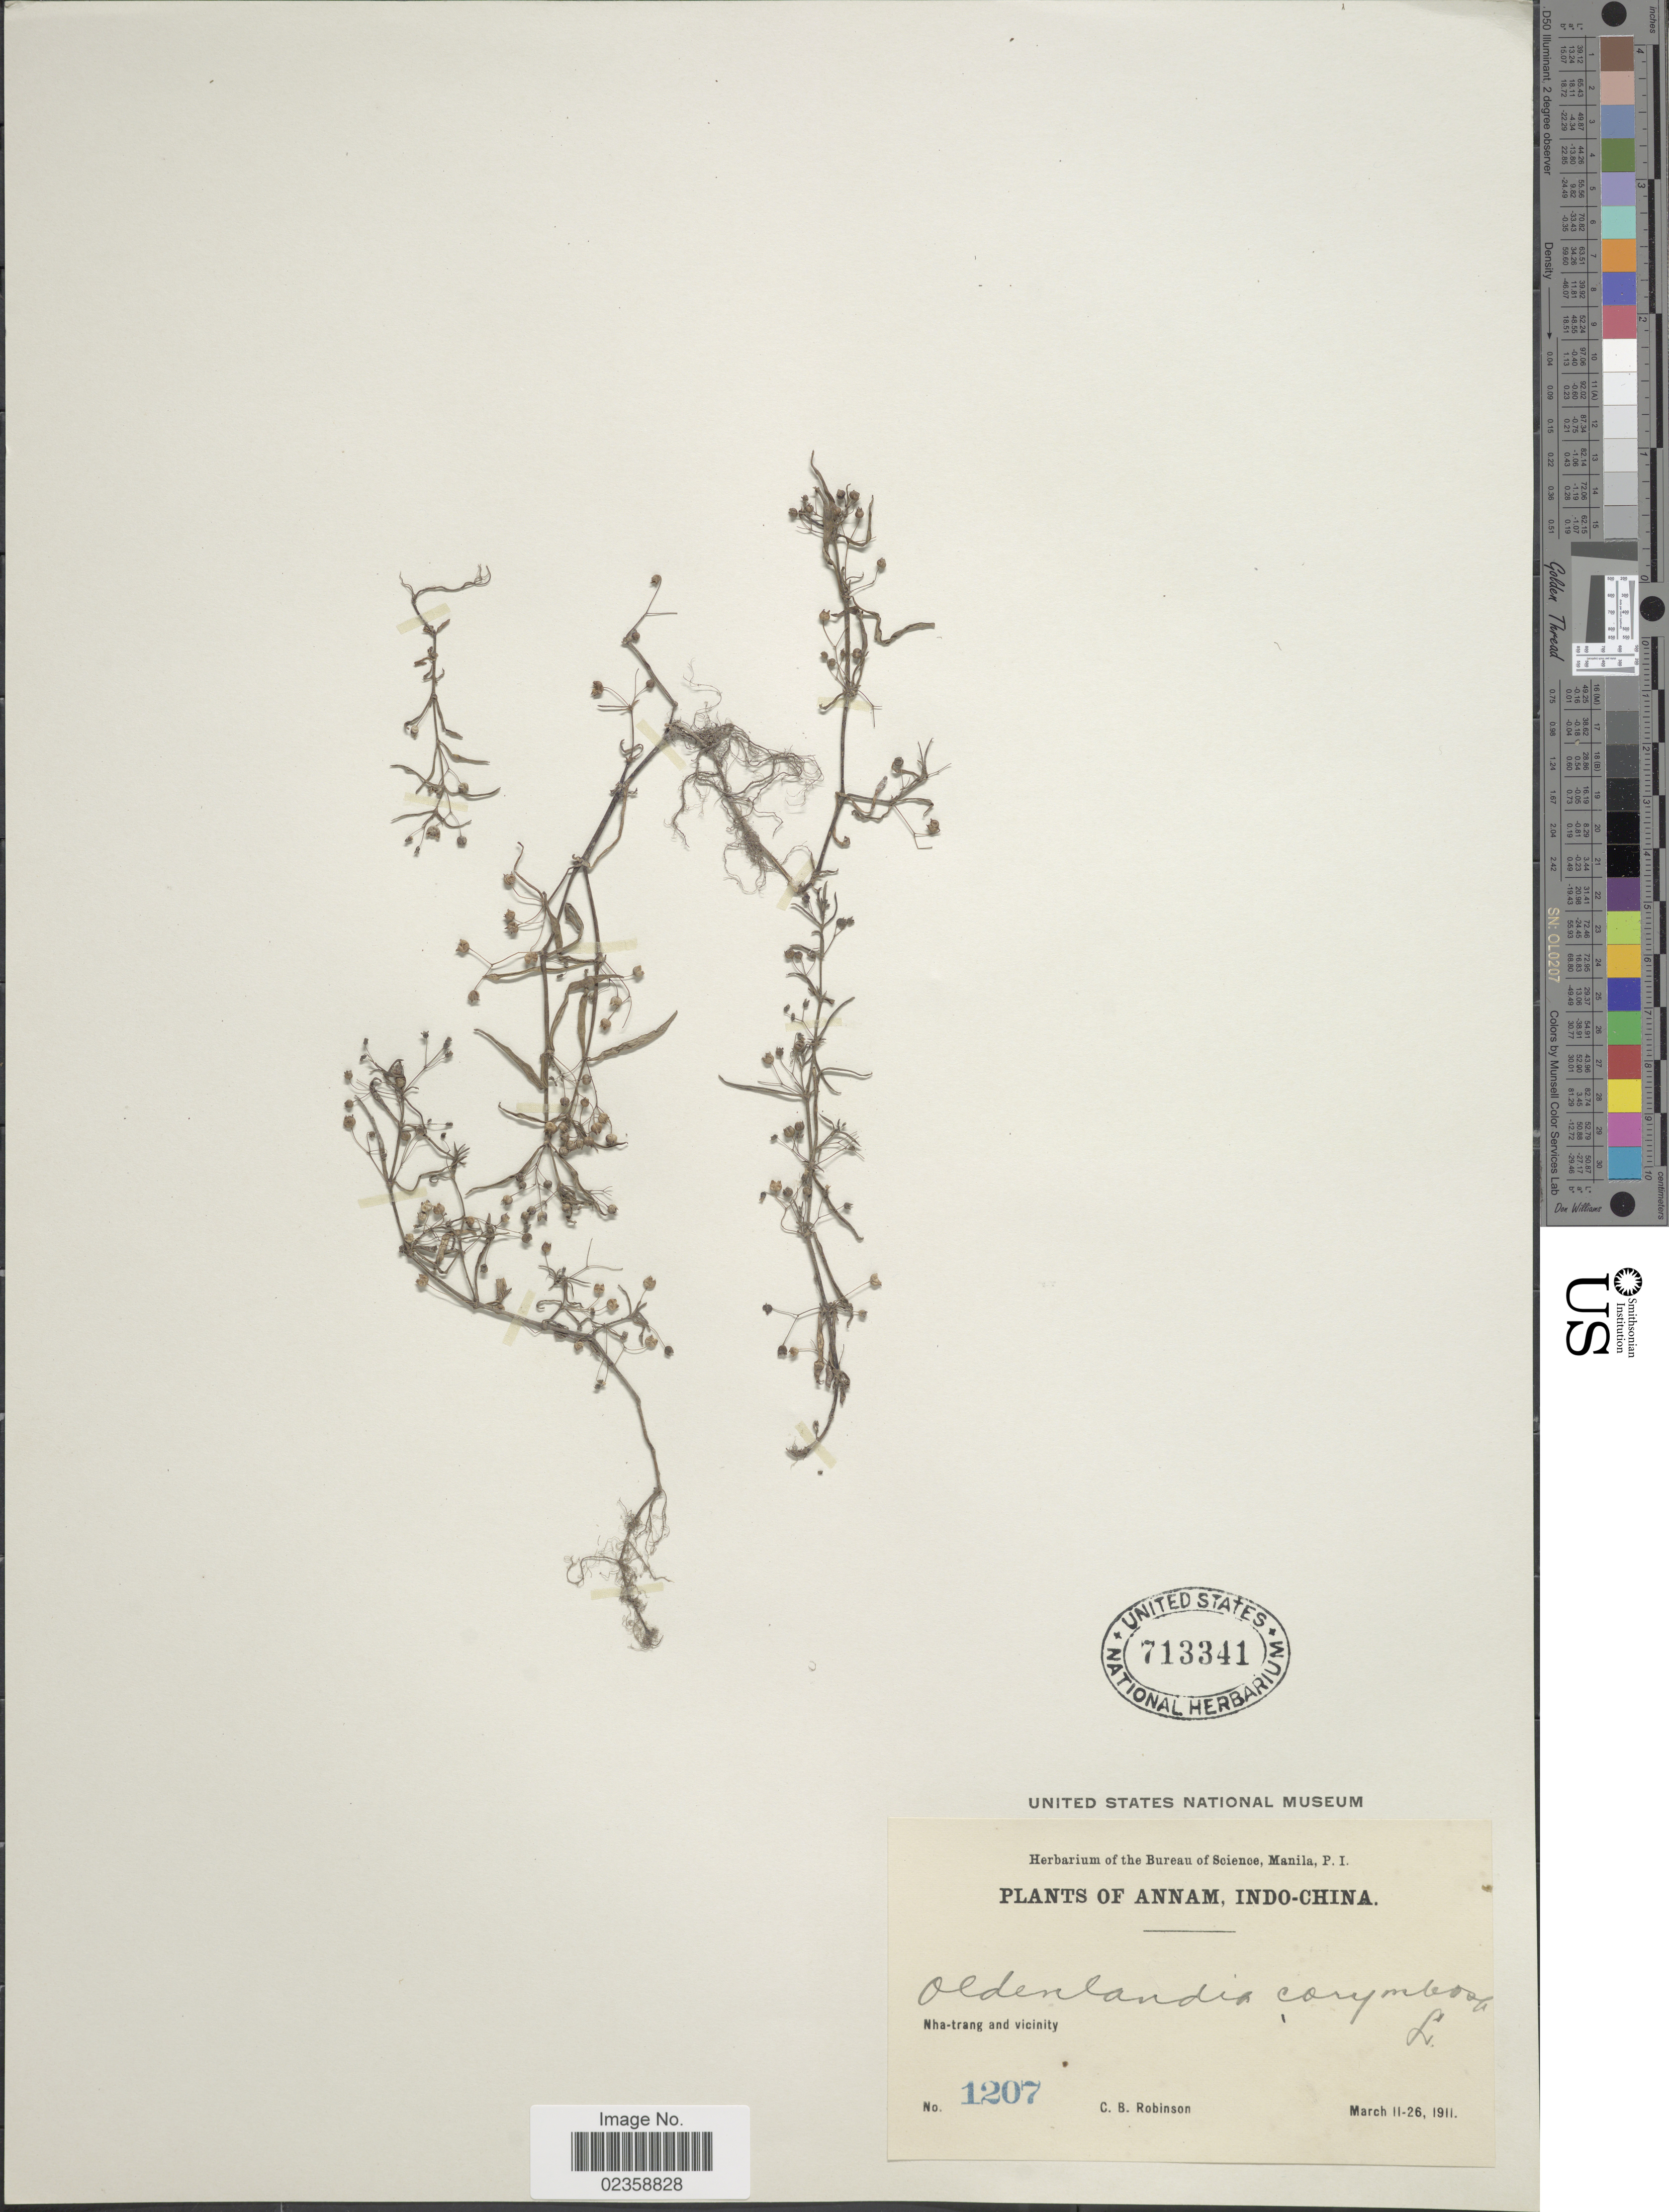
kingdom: Plantae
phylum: Tracheophyta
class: Magnoliopsida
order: Gentianales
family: Rubiaceae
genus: Oldenlandia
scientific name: Oldenlandia corymbosa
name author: L.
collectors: C. Robinson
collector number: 1207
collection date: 1911-03-11/1911-03-26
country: Vietnam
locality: Annam, Indo-China. Nha-trang and vicinity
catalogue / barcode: US 713341